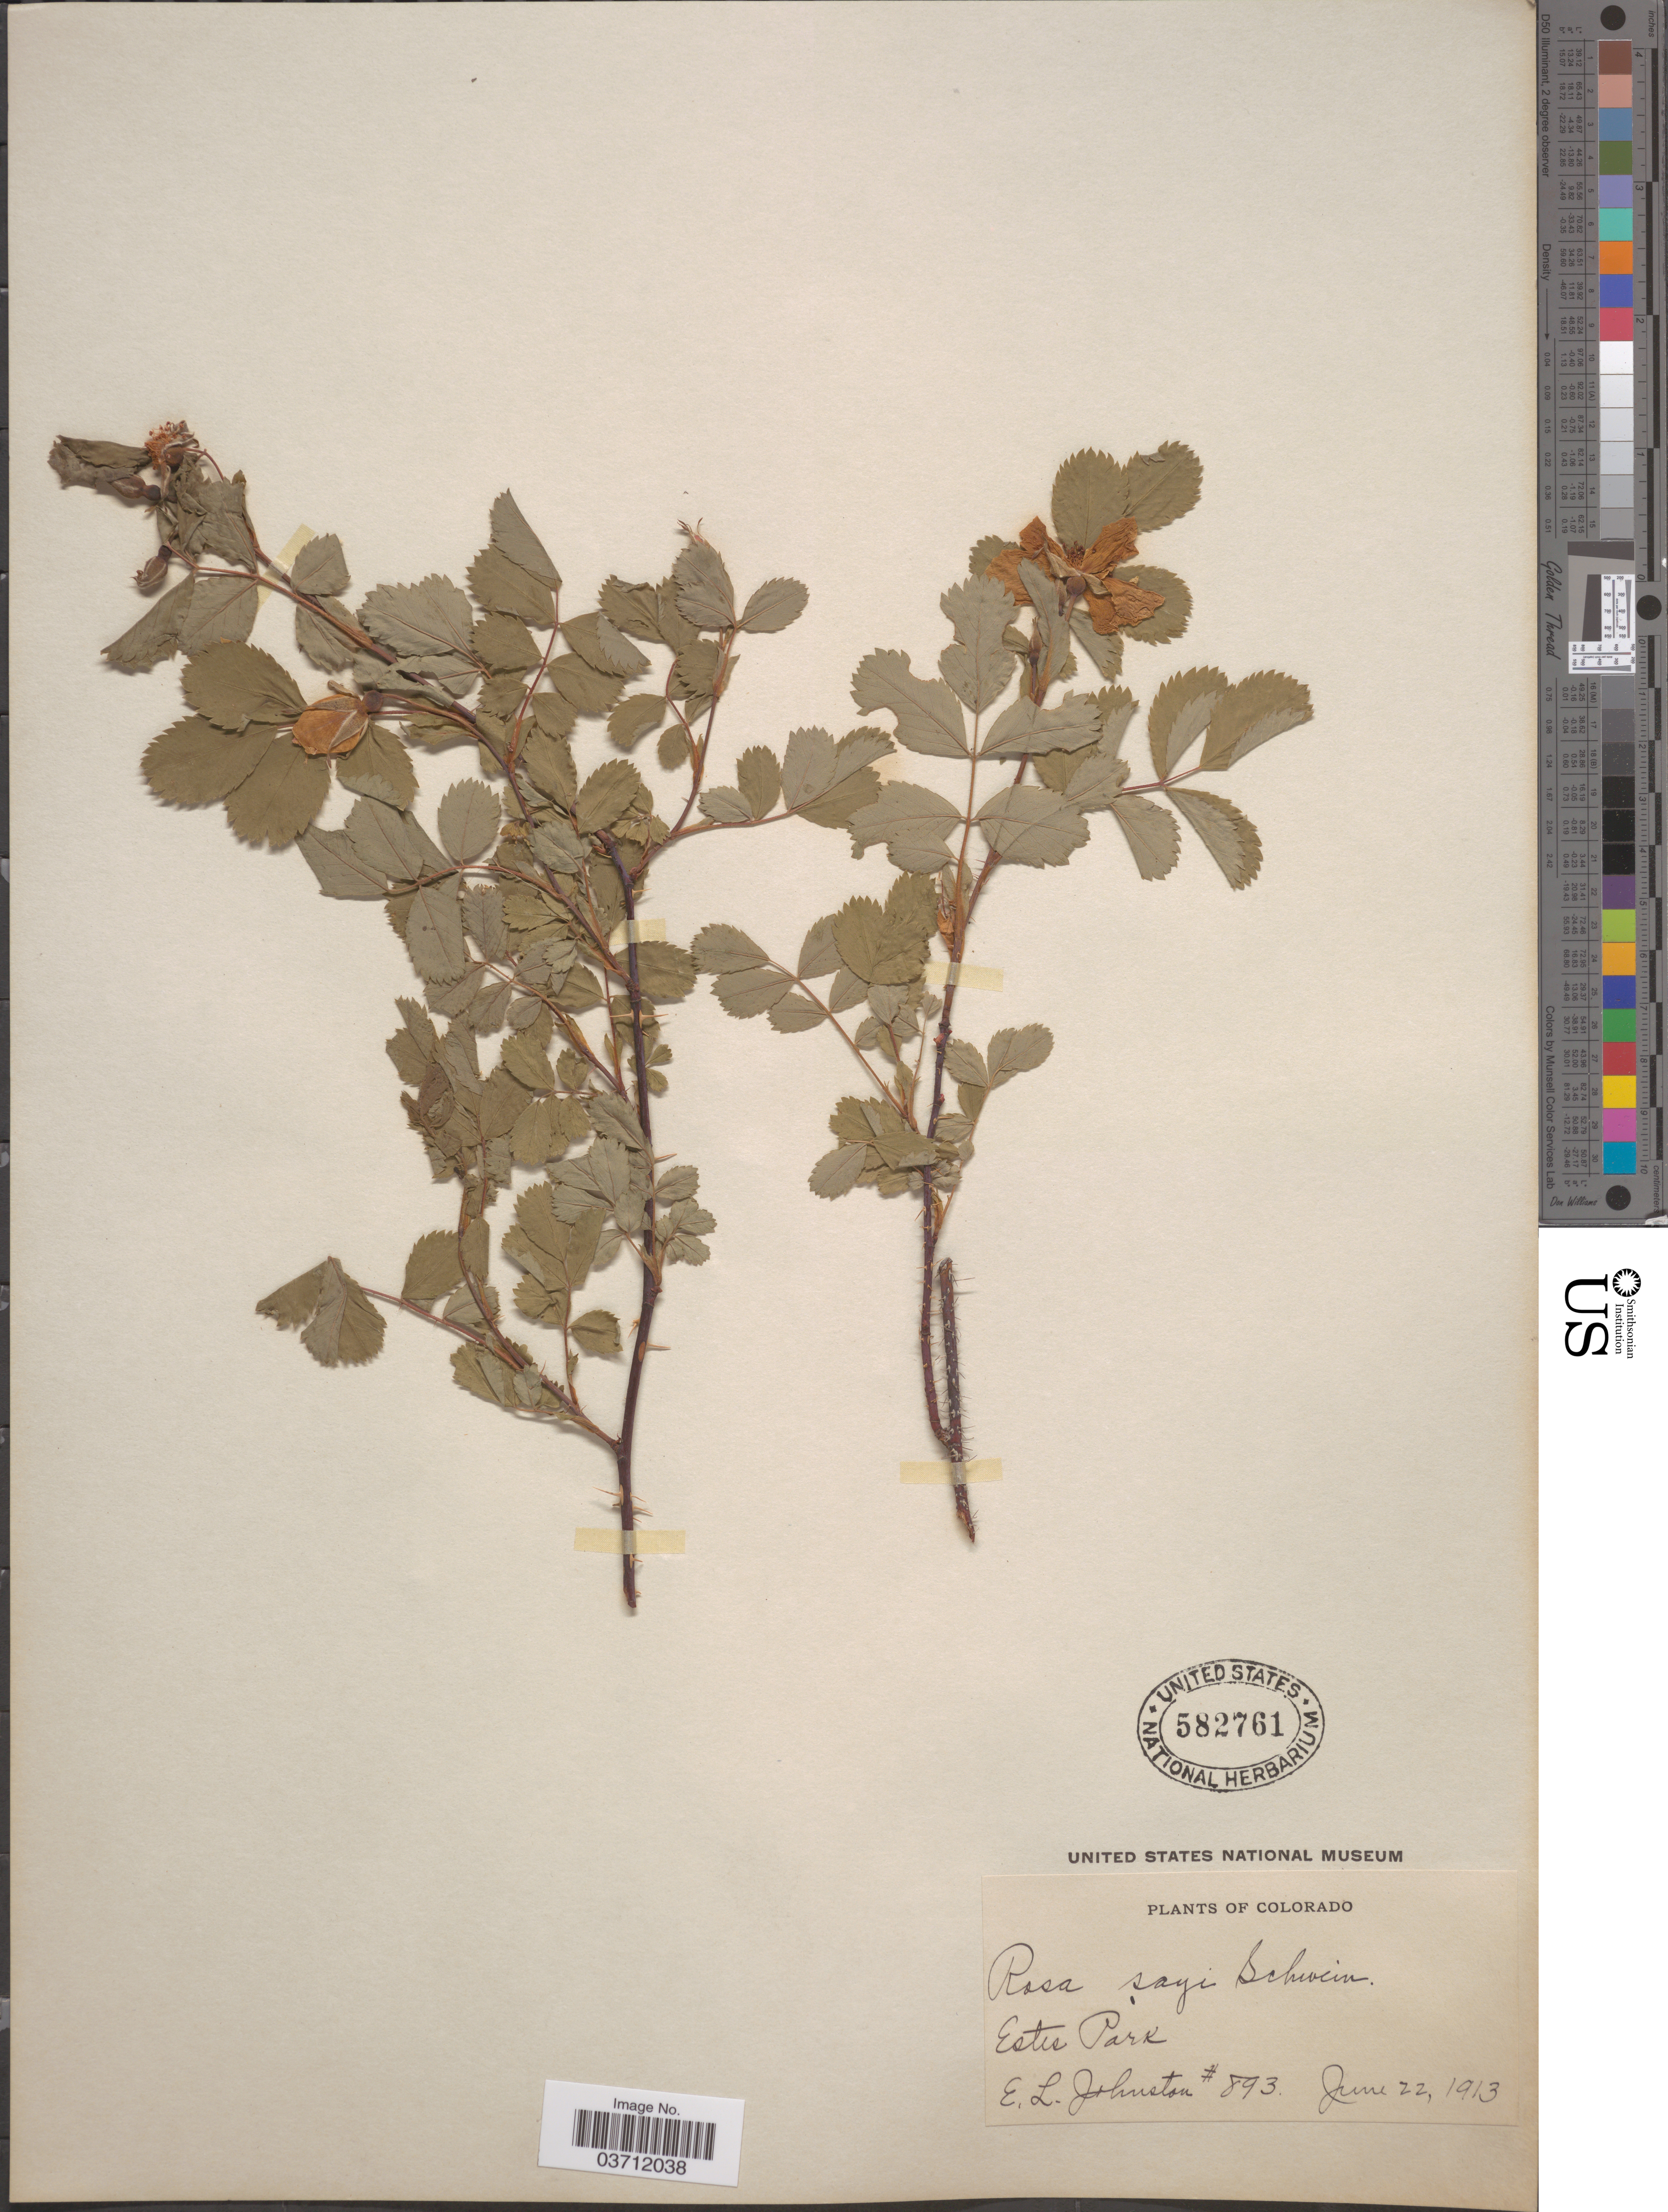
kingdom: Plantae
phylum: Tracheophyta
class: Magnoliopsida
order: Rosales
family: Rosaceae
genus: Rosa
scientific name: Rosa sayi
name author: Schwein.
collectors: E. L. Johnston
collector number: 893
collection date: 1913-06-22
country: United States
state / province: Colorado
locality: Estes Park.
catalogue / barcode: US 582761